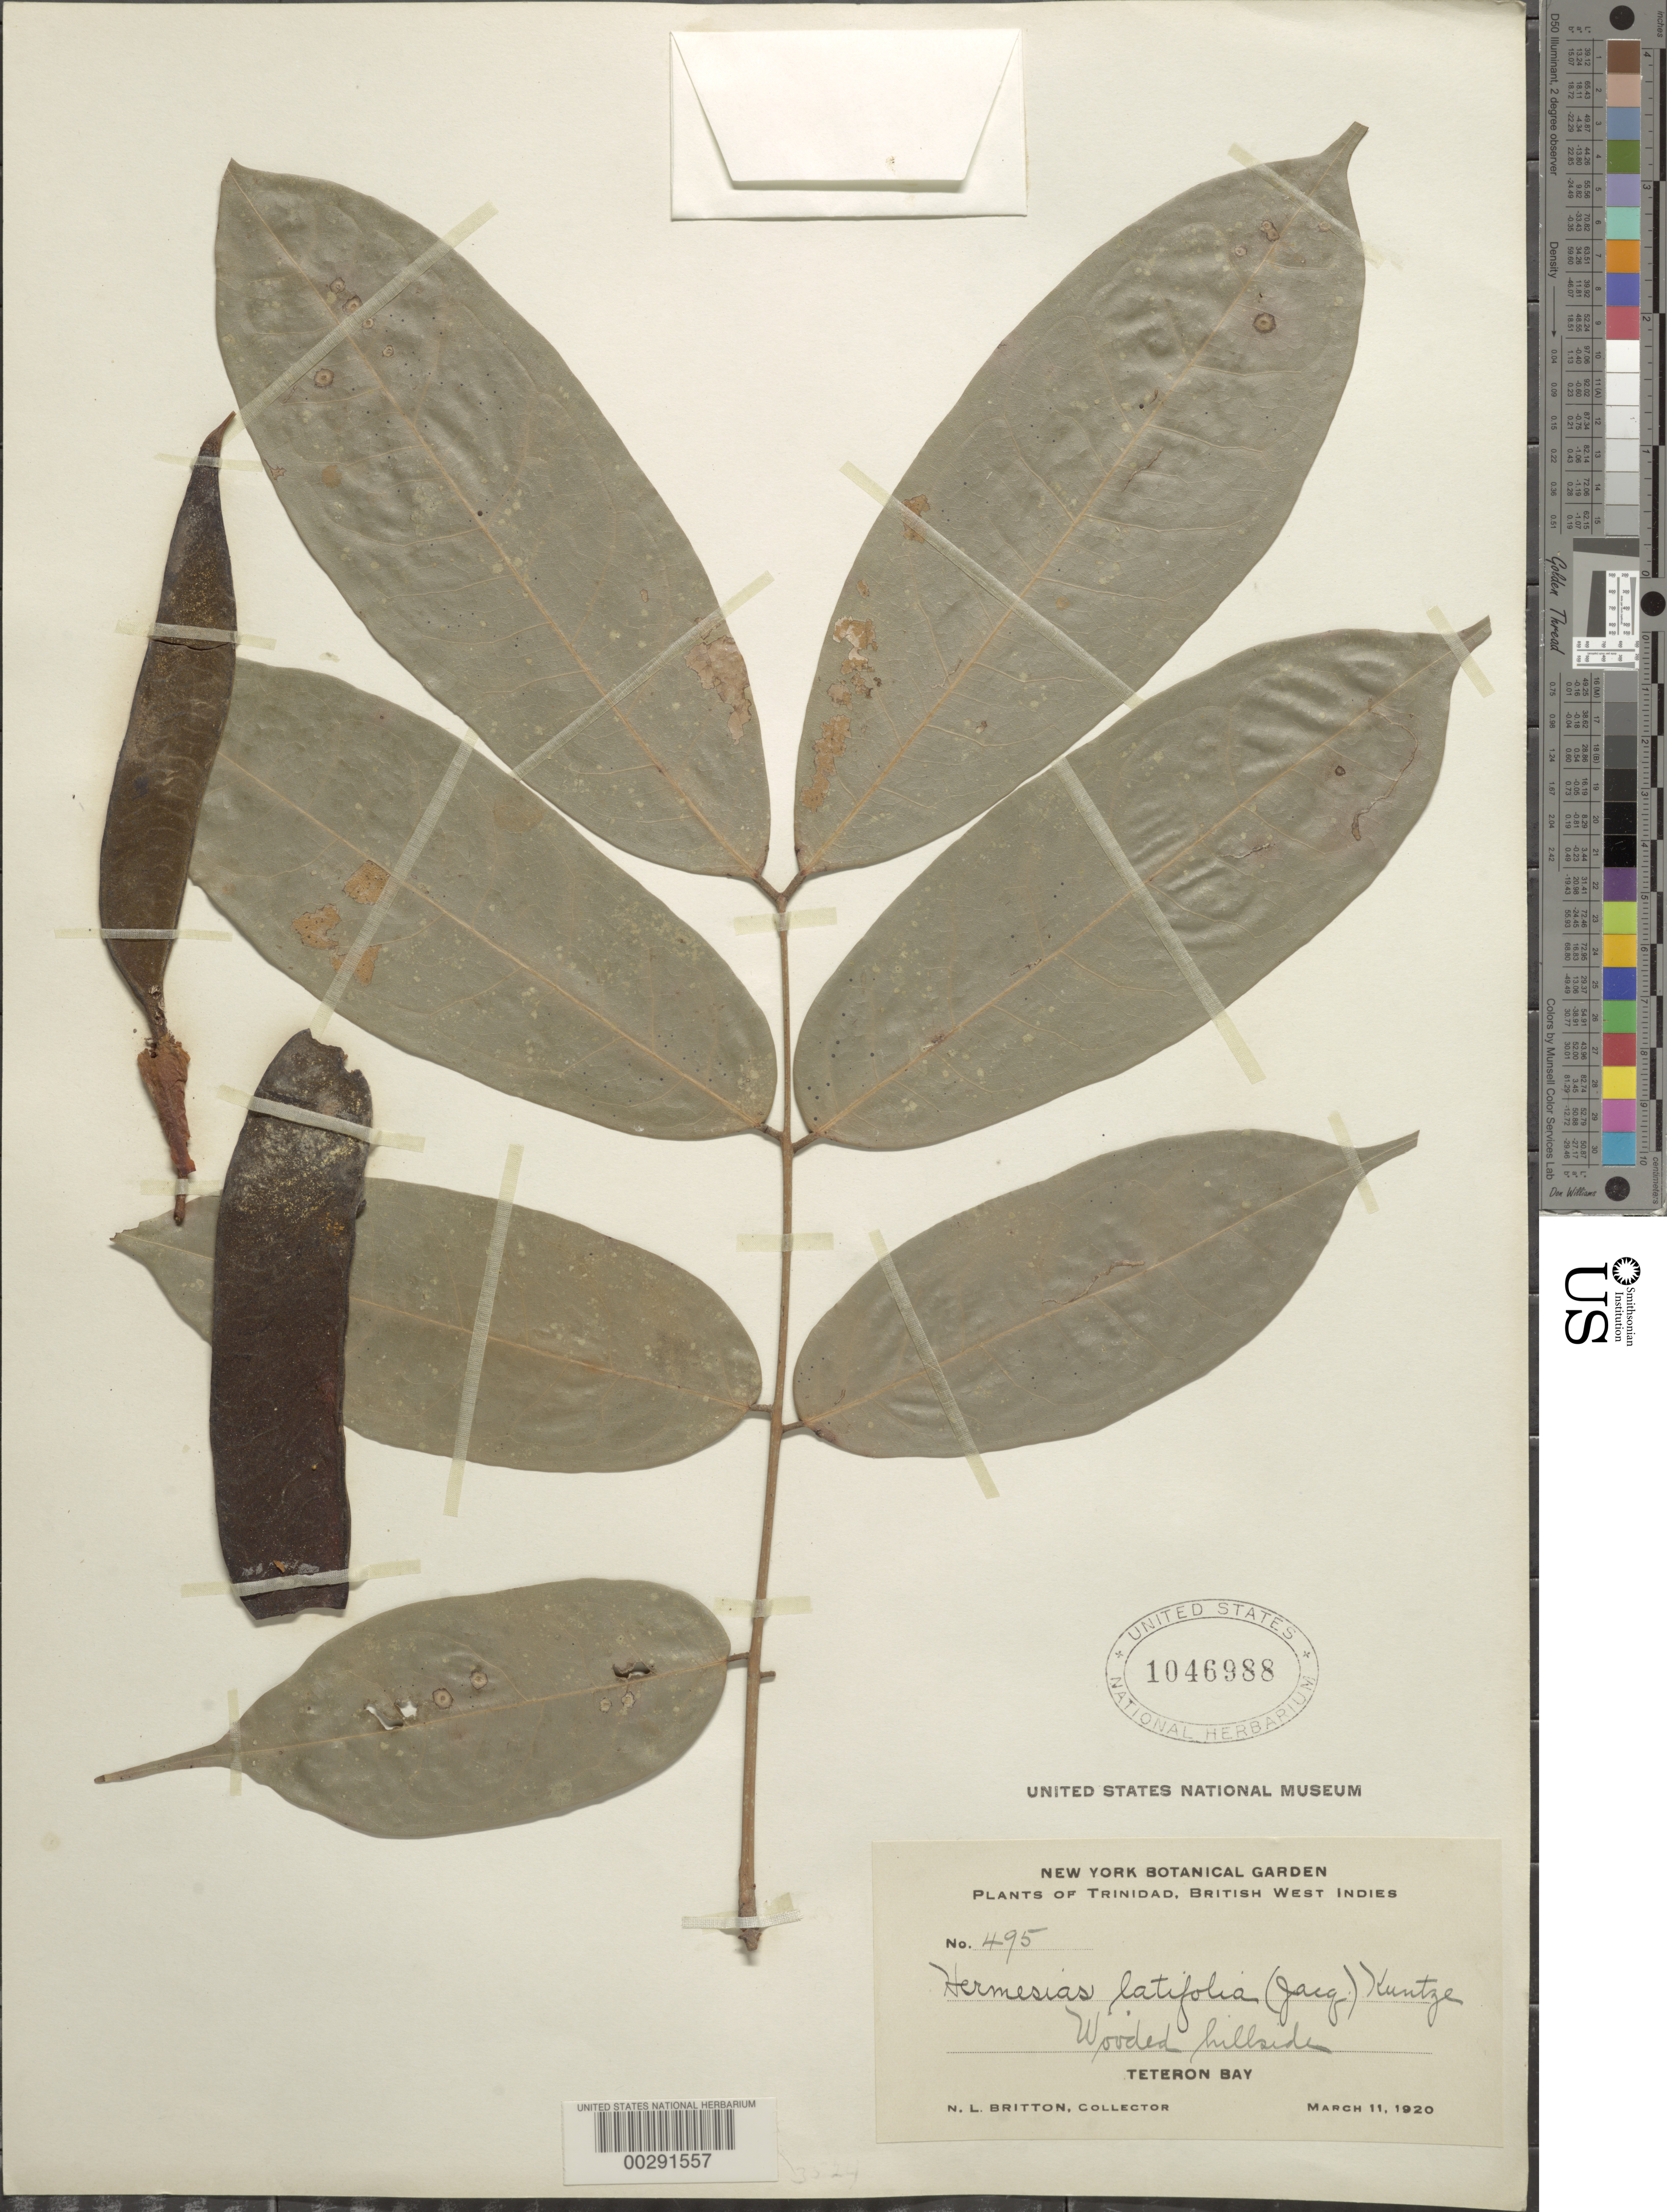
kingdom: Plantae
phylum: Tracheophyta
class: Magnoliopsida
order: Fabales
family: Fabaceae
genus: Brownea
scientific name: Brownea latifolia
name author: Jacq.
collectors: N. Britton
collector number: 495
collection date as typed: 11 Mar 1920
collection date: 1920-03-11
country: Trinidad and Tobago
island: Trinidad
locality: Teteron bay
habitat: Wooded hillside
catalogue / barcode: US 1046988